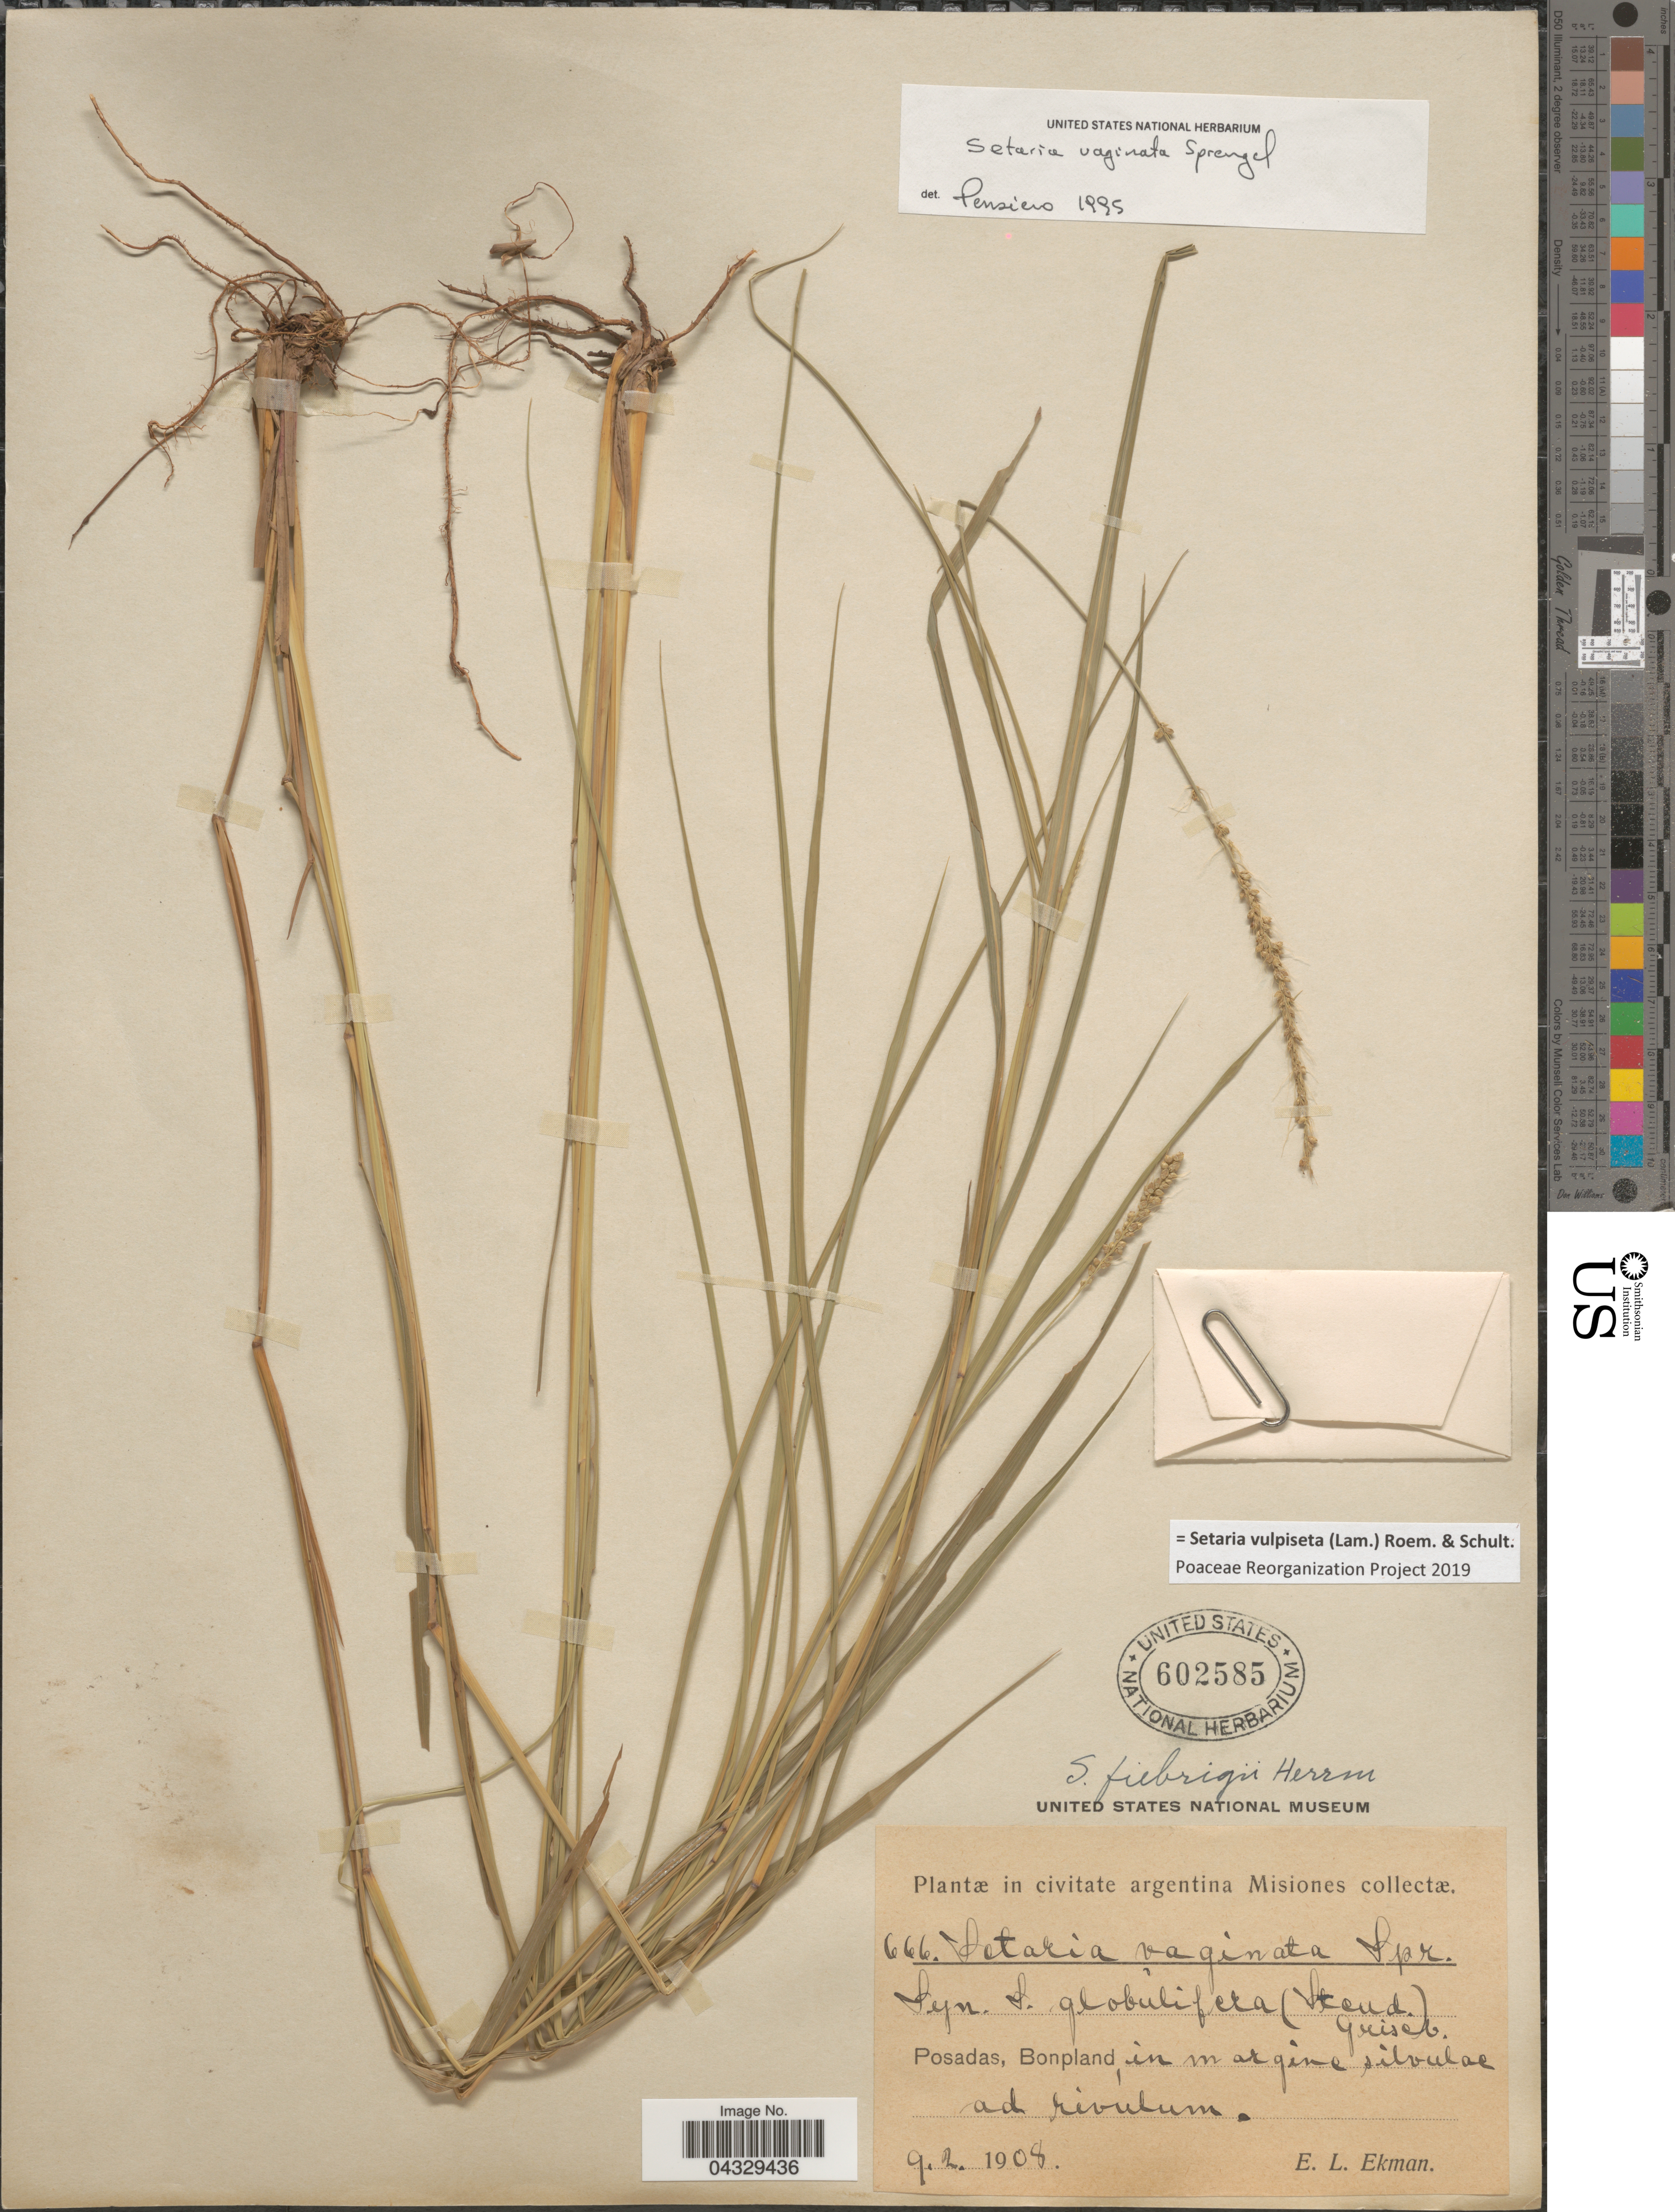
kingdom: Plantae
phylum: Tracheophyta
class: Liliopsida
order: Poales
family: Poaceae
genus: Setaria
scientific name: Setaria vulpiseta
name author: (Lam.) Roem. & Schult.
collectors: E. L. Ekman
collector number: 666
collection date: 1908-02-09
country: Argentina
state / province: Misiones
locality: Posadas, Bonpland, in margine silvulae ad rivulum.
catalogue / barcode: US 602585